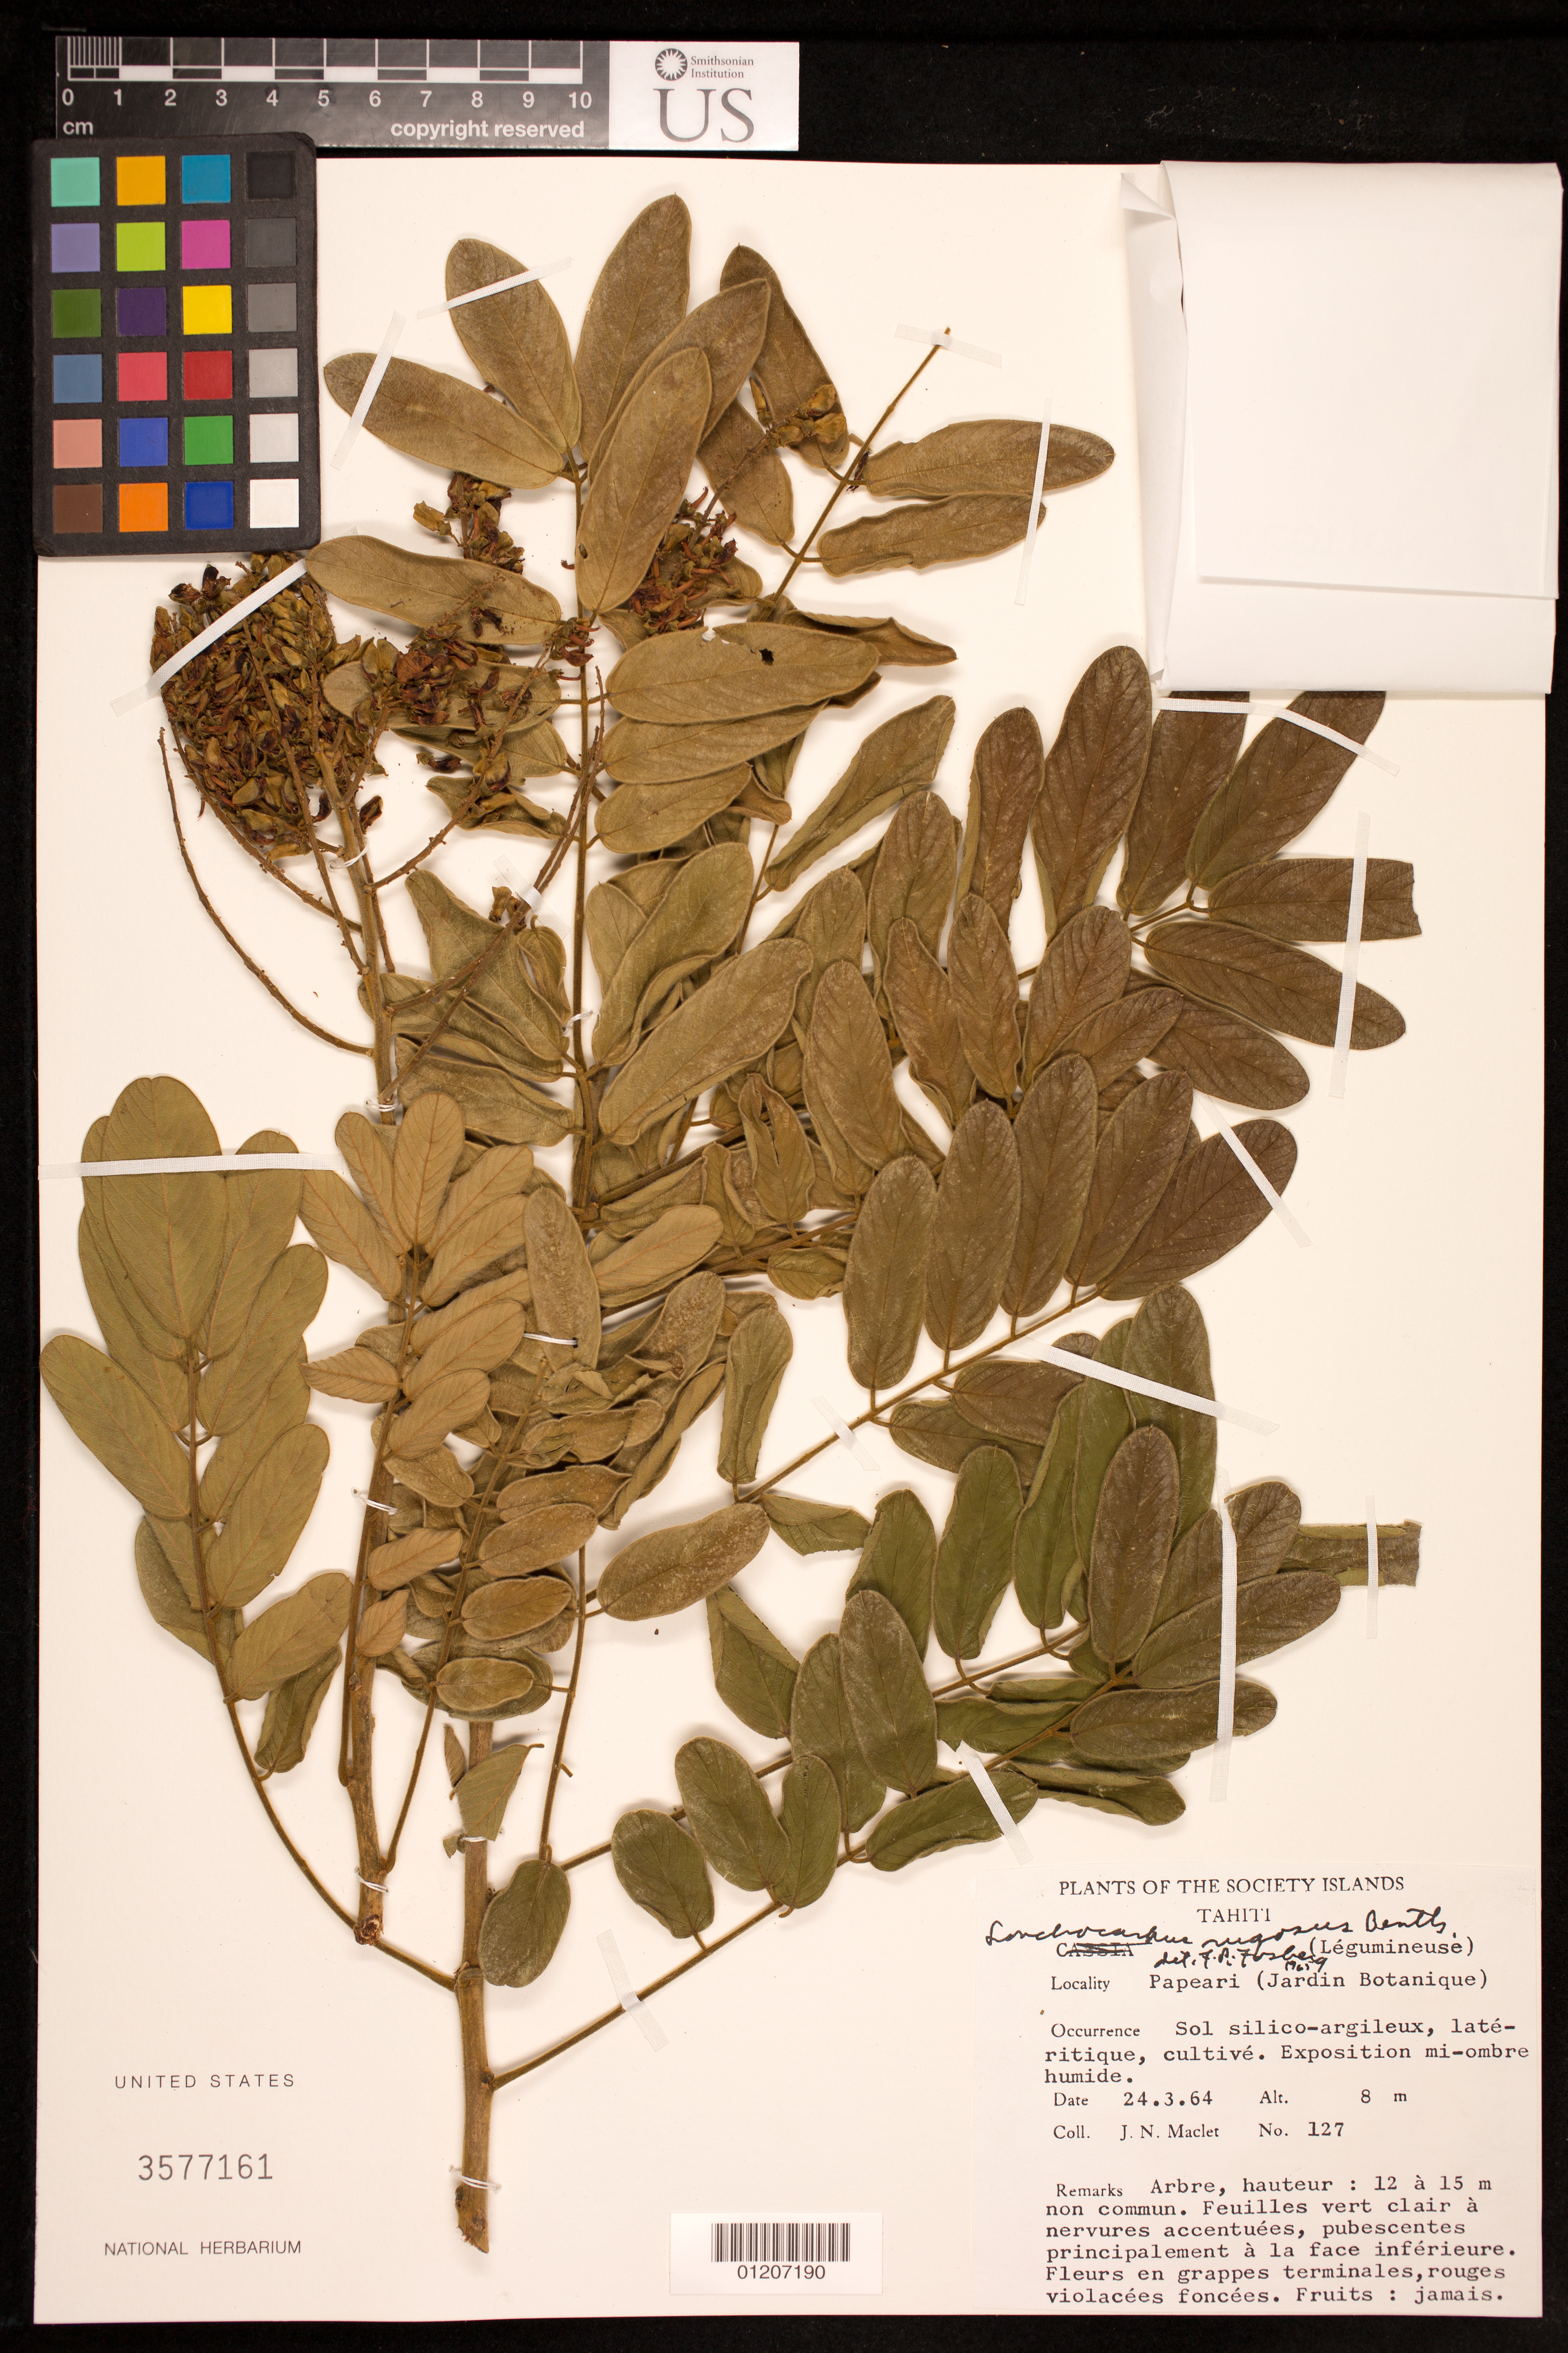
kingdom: Plantae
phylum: Tracheophyta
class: Magnoliopsida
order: Fabales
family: Fabaceae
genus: Lonchocarpus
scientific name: Lonchocarpus rugosus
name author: Benth.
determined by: Fosberg, F. R.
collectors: J. Maclet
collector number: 127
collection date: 1964-03-24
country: French Polynesia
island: Tahiti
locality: Papeari (Jardin botanique)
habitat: Exposition mi-ombre humide.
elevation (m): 8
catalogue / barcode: US 3577161